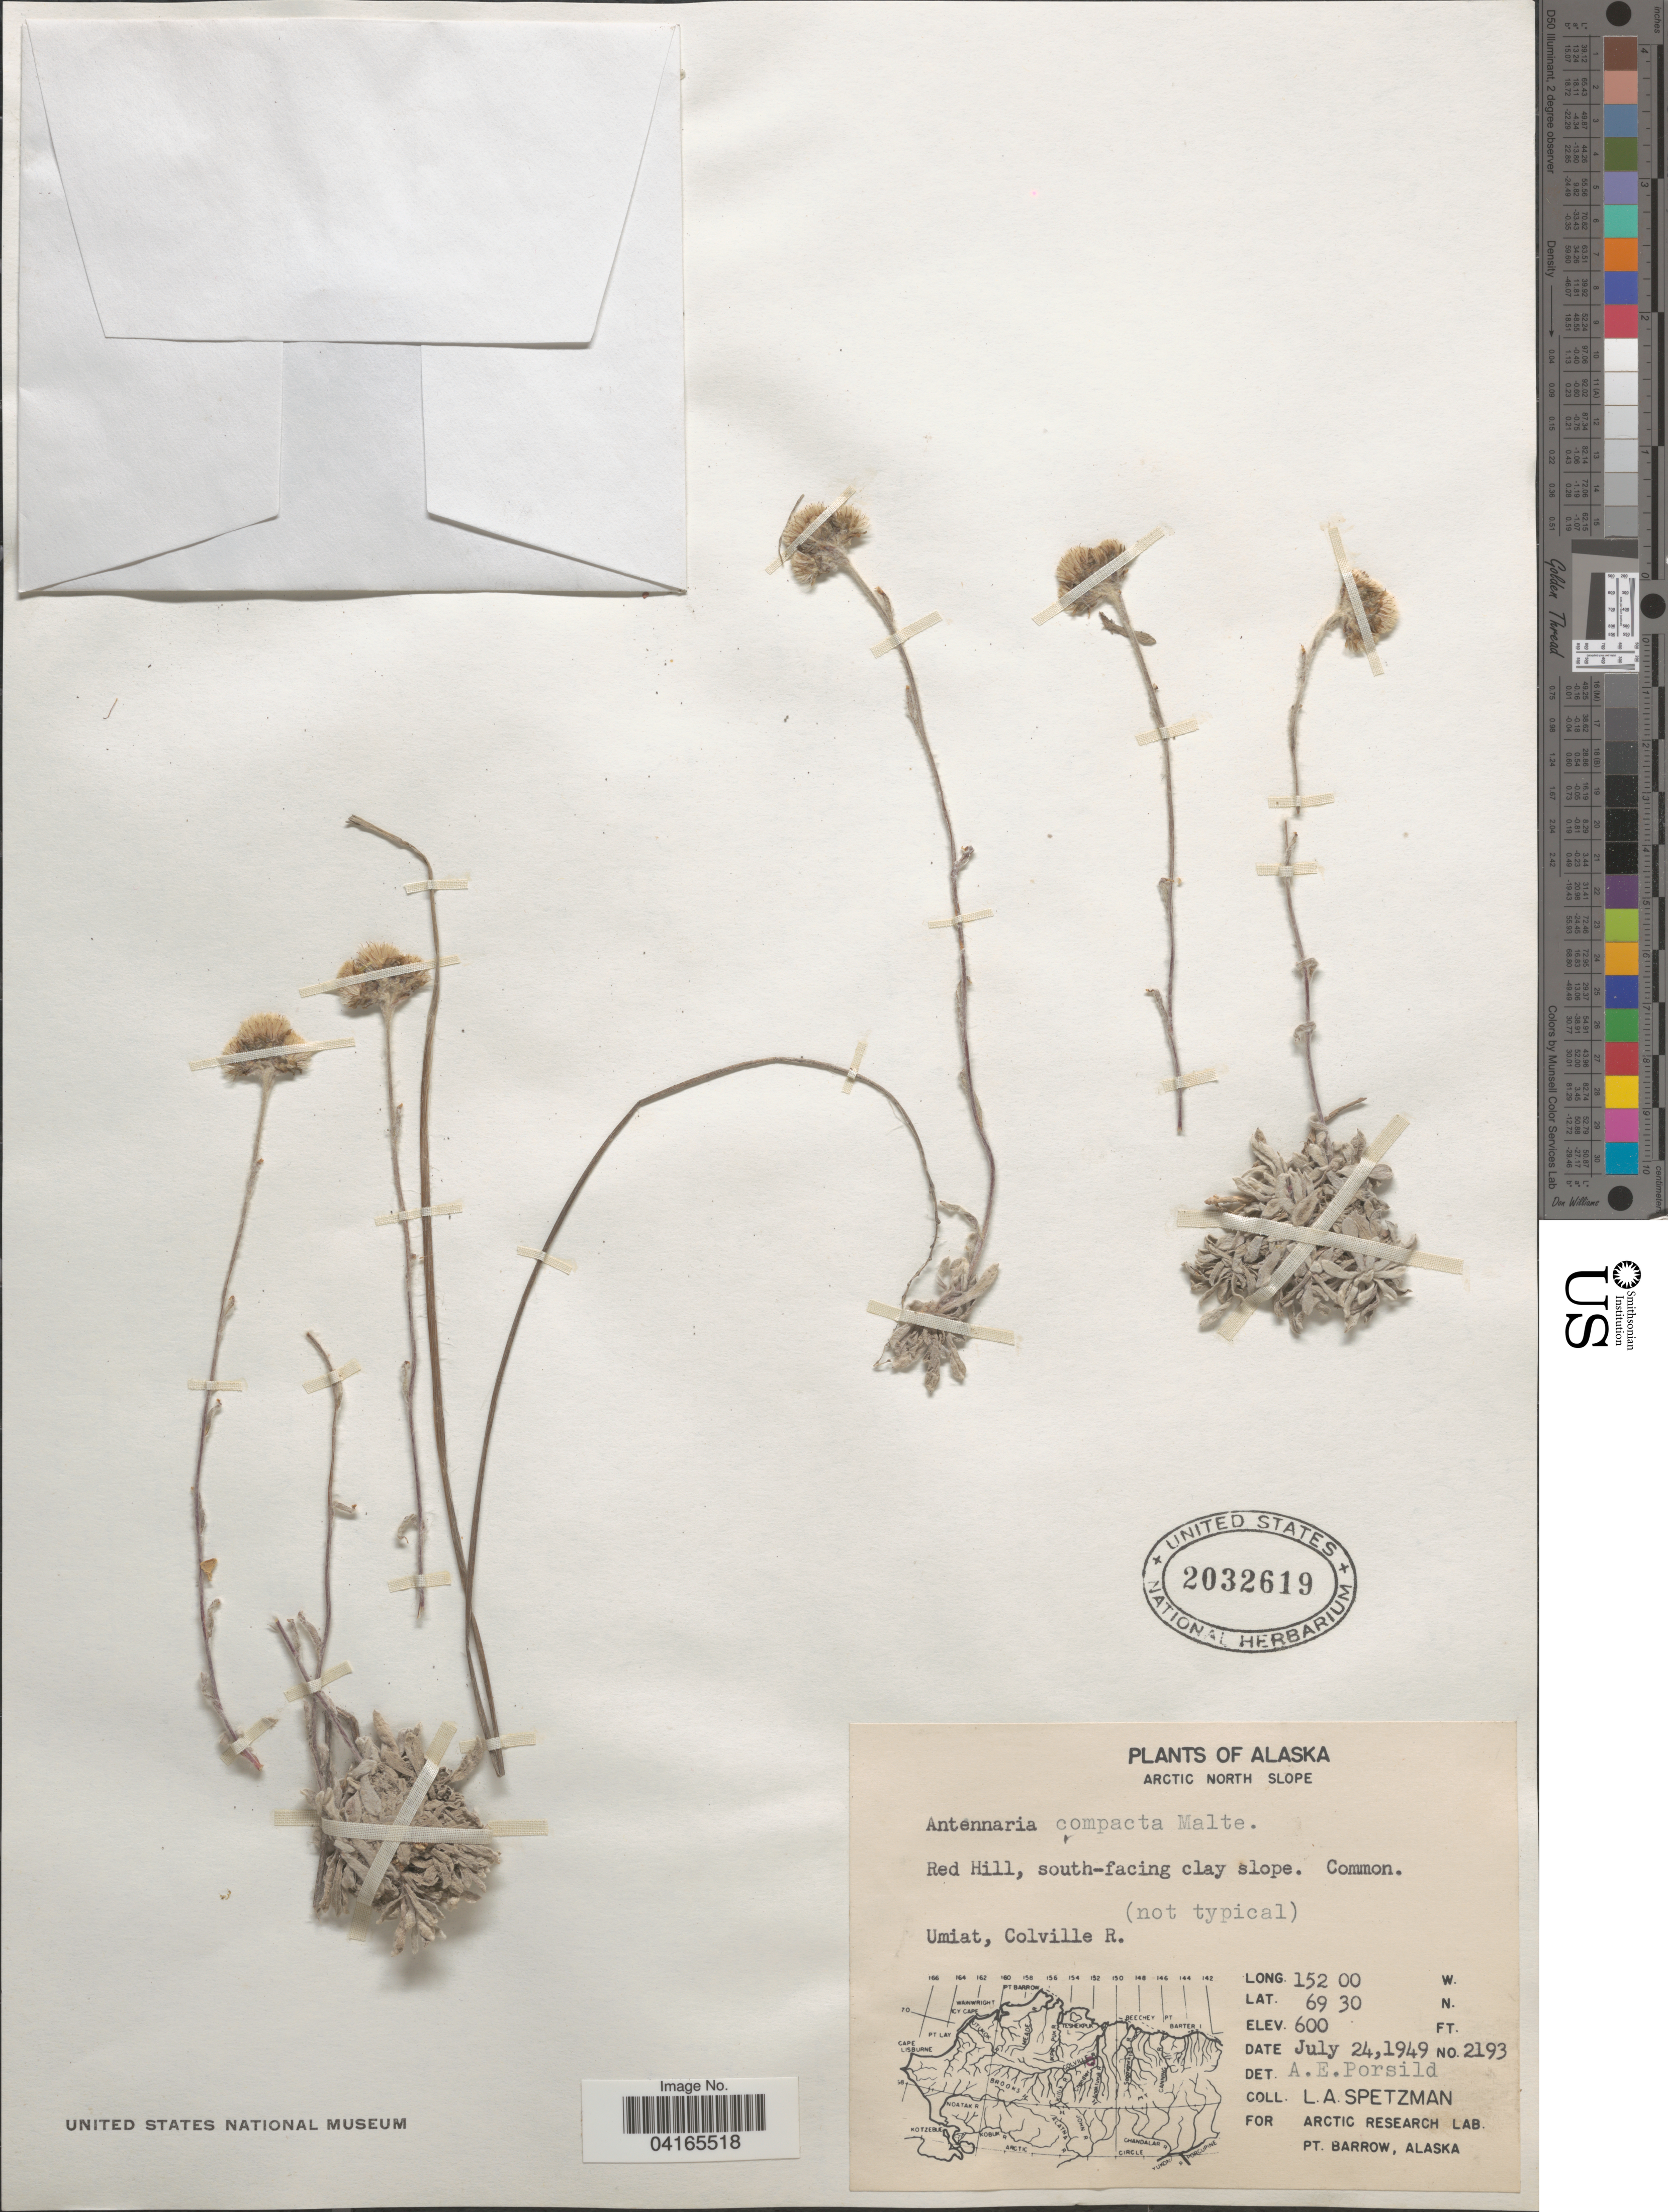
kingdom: Plantae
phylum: Tracheophyta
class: Magnoliopsida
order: Asterales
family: Asteraceae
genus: Antennaria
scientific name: Antennaria compacta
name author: Malte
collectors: L. Spetzman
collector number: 2193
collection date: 1949-07-24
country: United States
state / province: Alaska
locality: Arctic North Slope. Umiat, Colville R. Red Hill, south-facing clay slope.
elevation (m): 183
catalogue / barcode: US 2032619